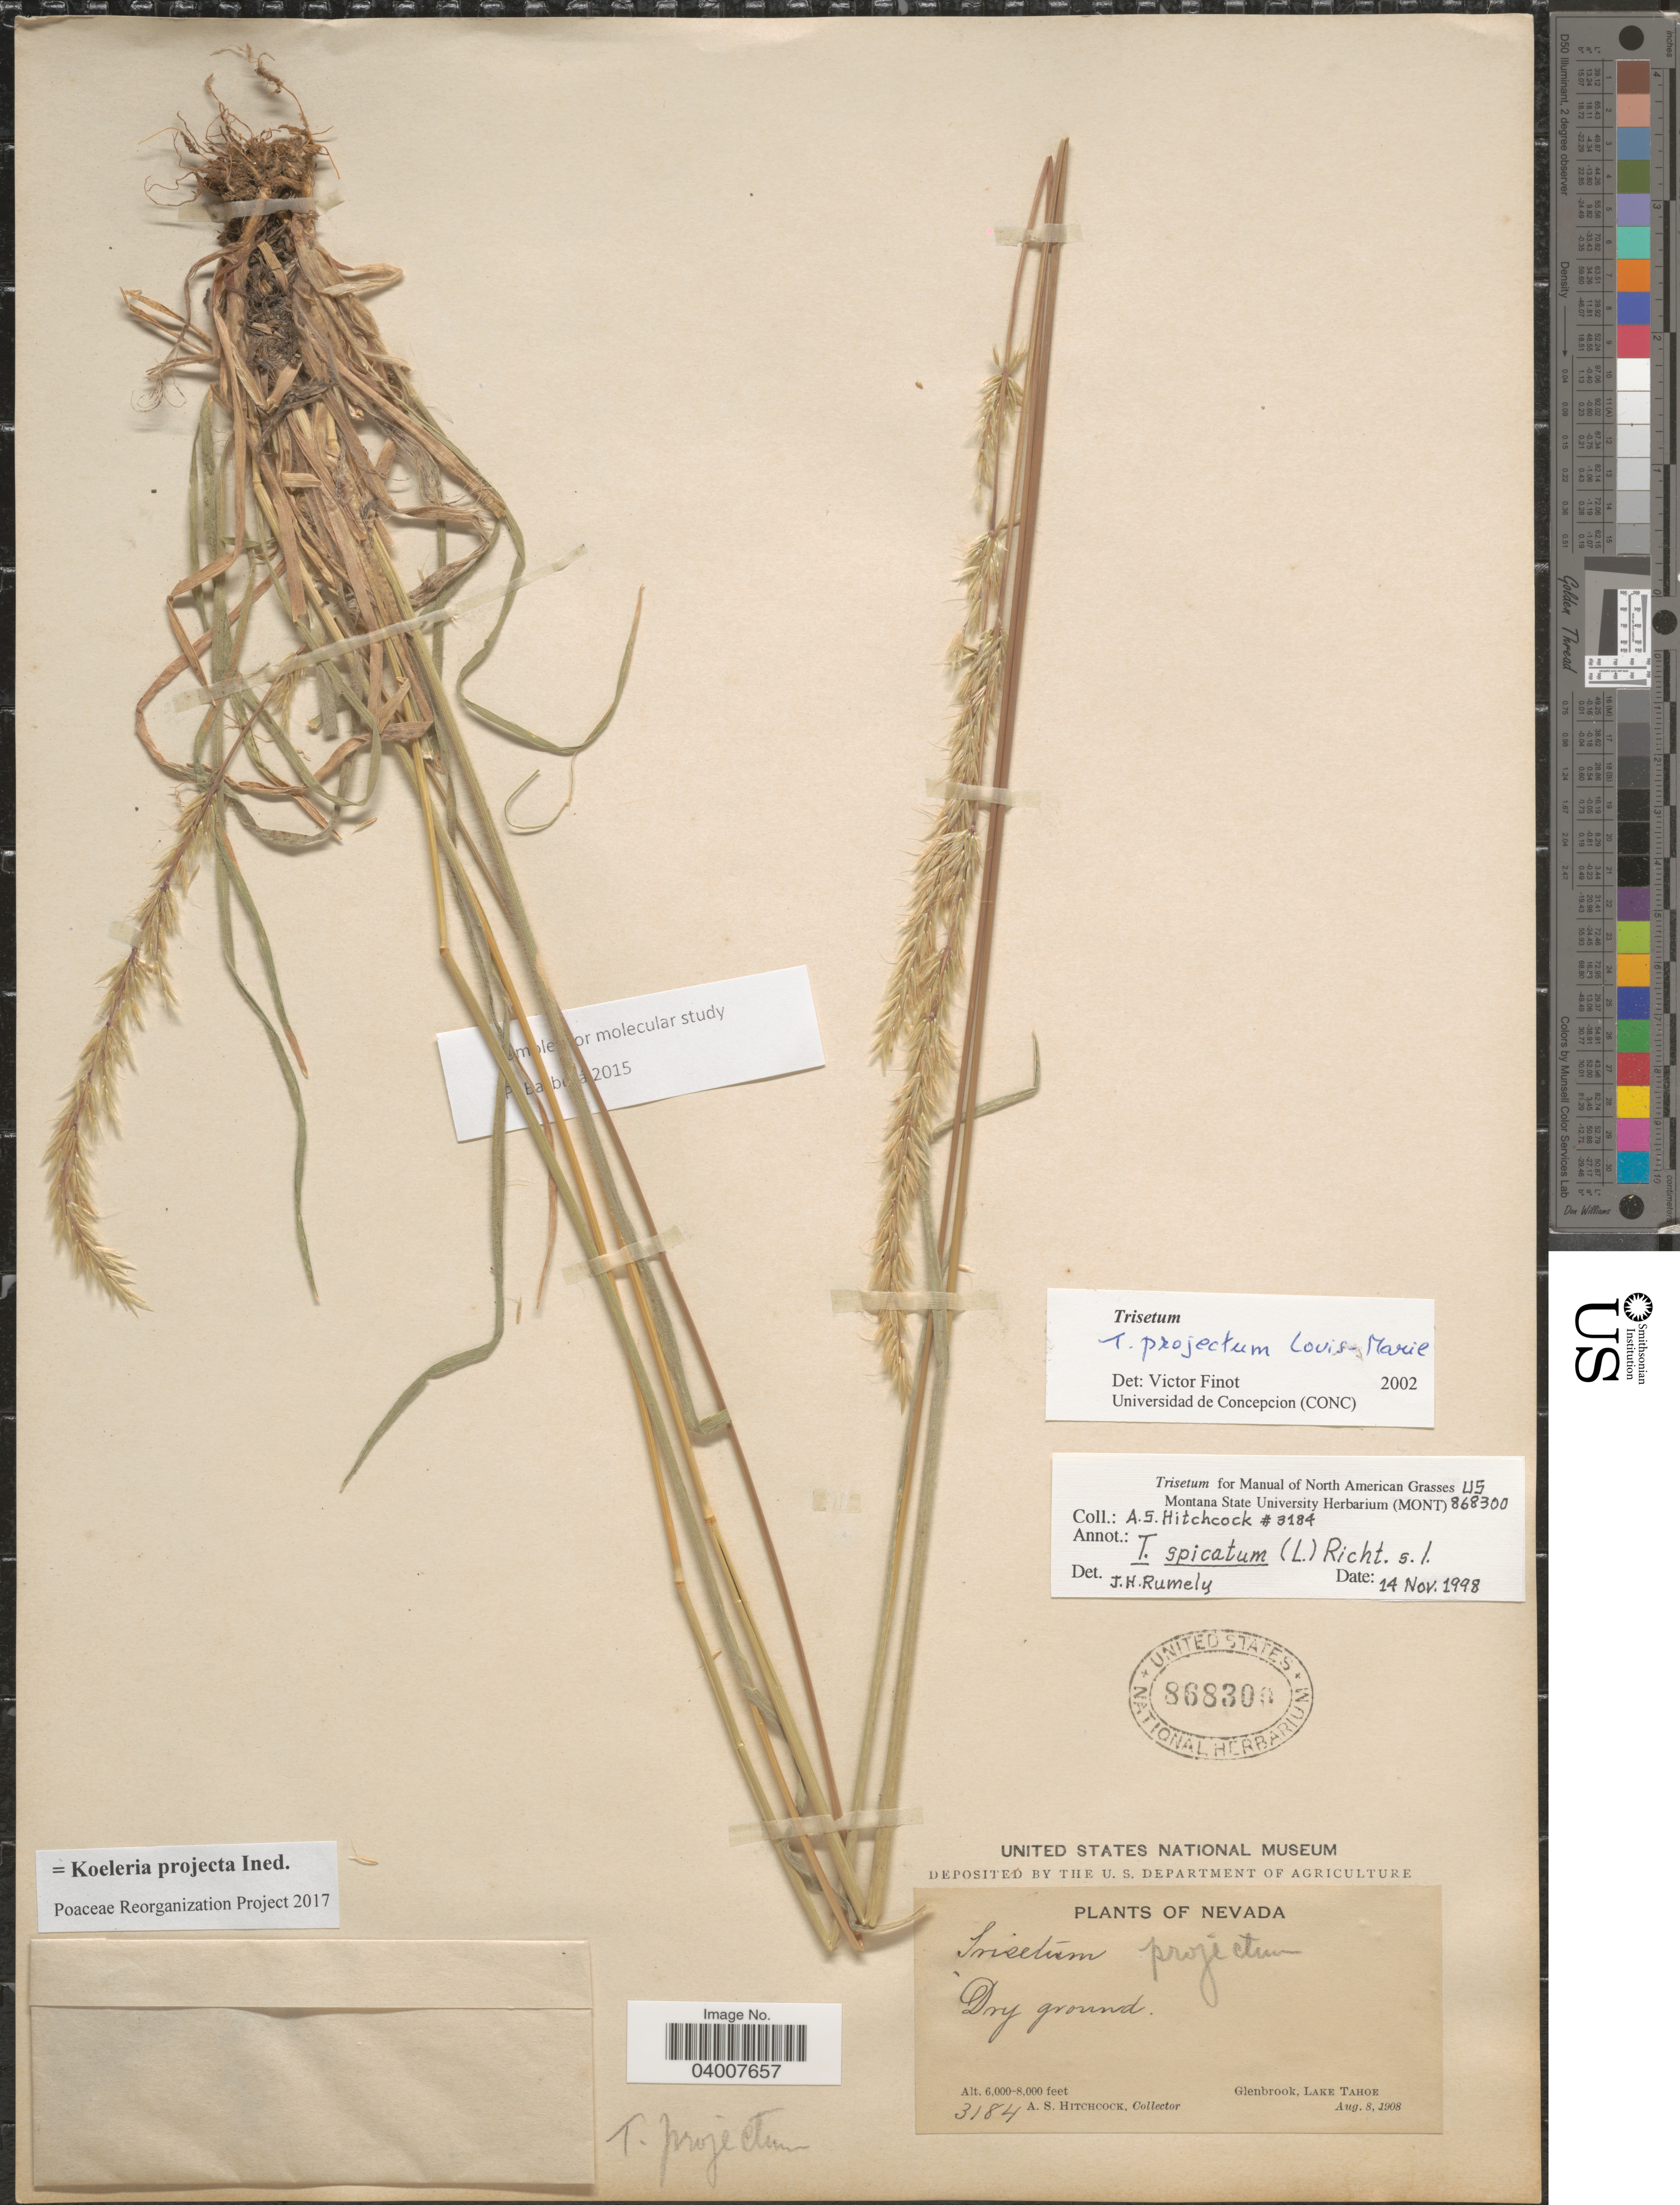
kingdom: Plantae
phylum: Tracheophyta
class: Liliopsida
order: Poales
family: Poaceae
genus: Koeleria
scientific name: Koeleria projecta ined.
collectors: A. S. Hitchcock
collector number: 3184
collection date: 1908-08-08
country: United States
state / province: Nevada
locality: Glenbrook, Lake Tahoe.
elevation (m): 1829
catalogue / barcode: US 868300